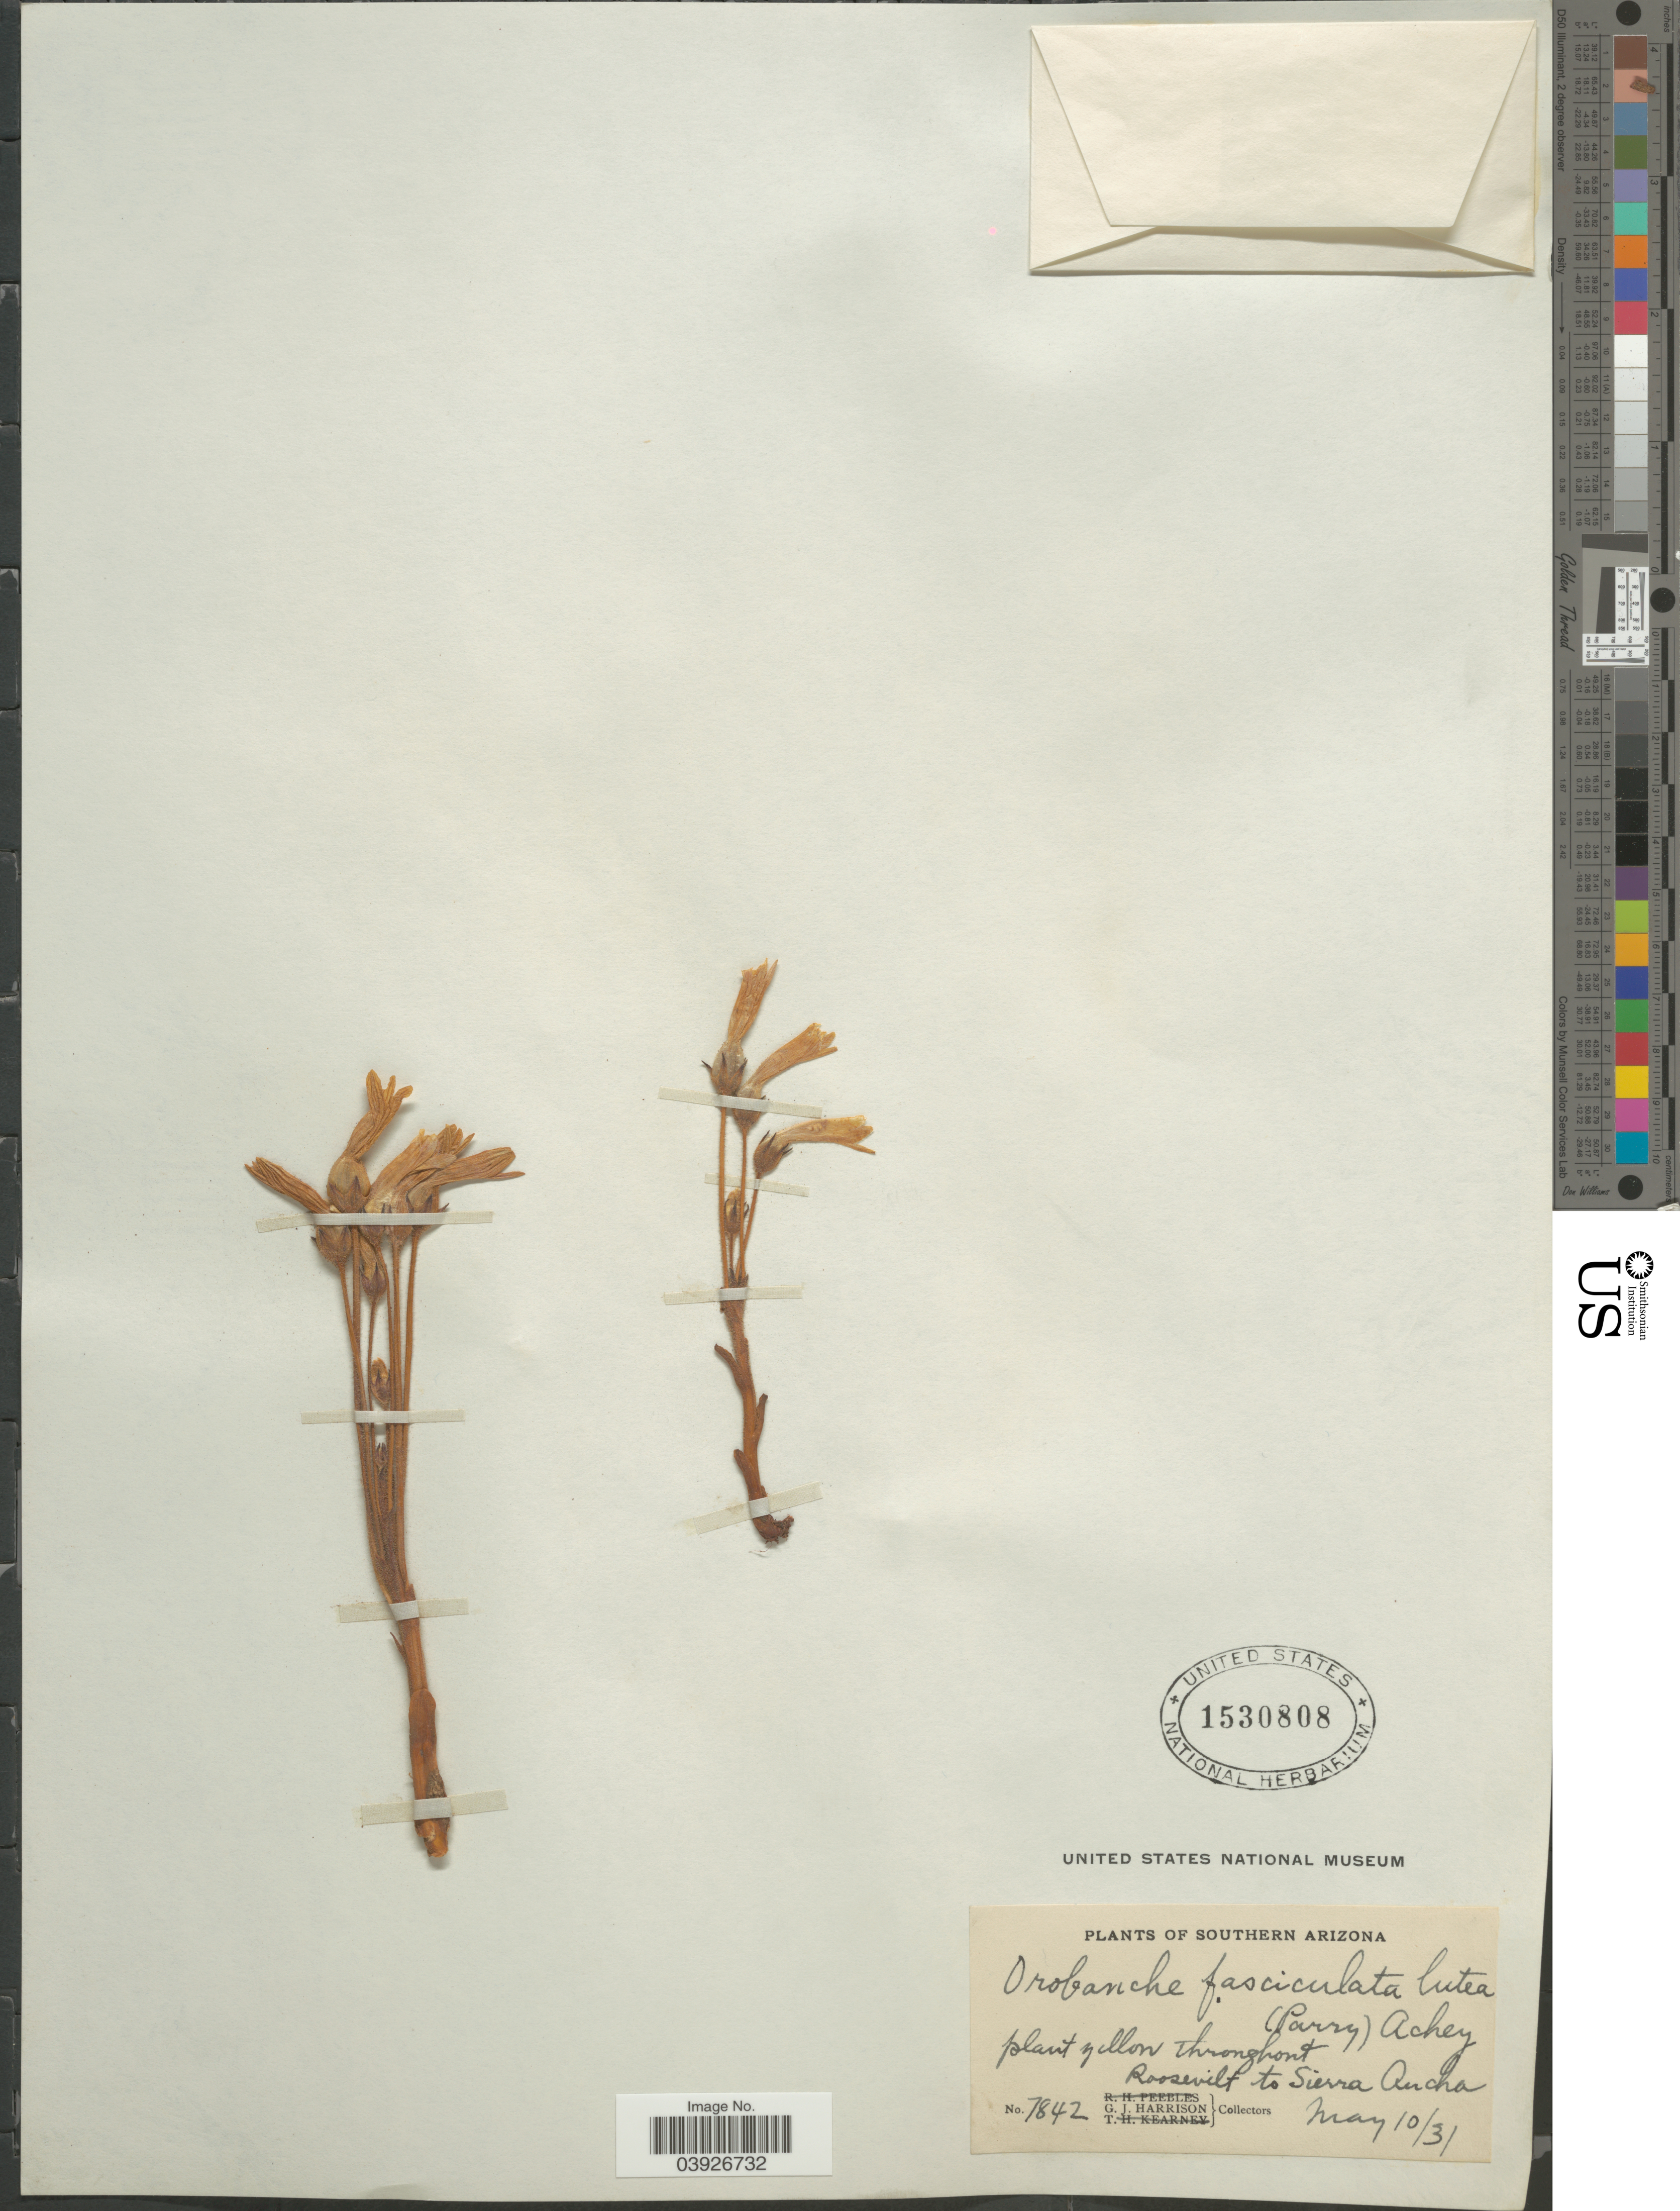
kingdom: Plantae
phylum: Tracheophyta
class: Magnoliopsida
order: Lamiales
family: Orobanchaceae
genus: Aphyllon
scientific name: Aphyllon fasciculatum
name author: (Nutt.) Torr. & A. Gray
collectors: G. J. Harrison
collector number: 7842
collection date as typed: Transcribed d/m/y: 10/5/31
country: United States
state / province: Arizona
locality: Southern Arizona. Roosevilt to Sierra Ancha.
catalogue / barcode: US 1530808